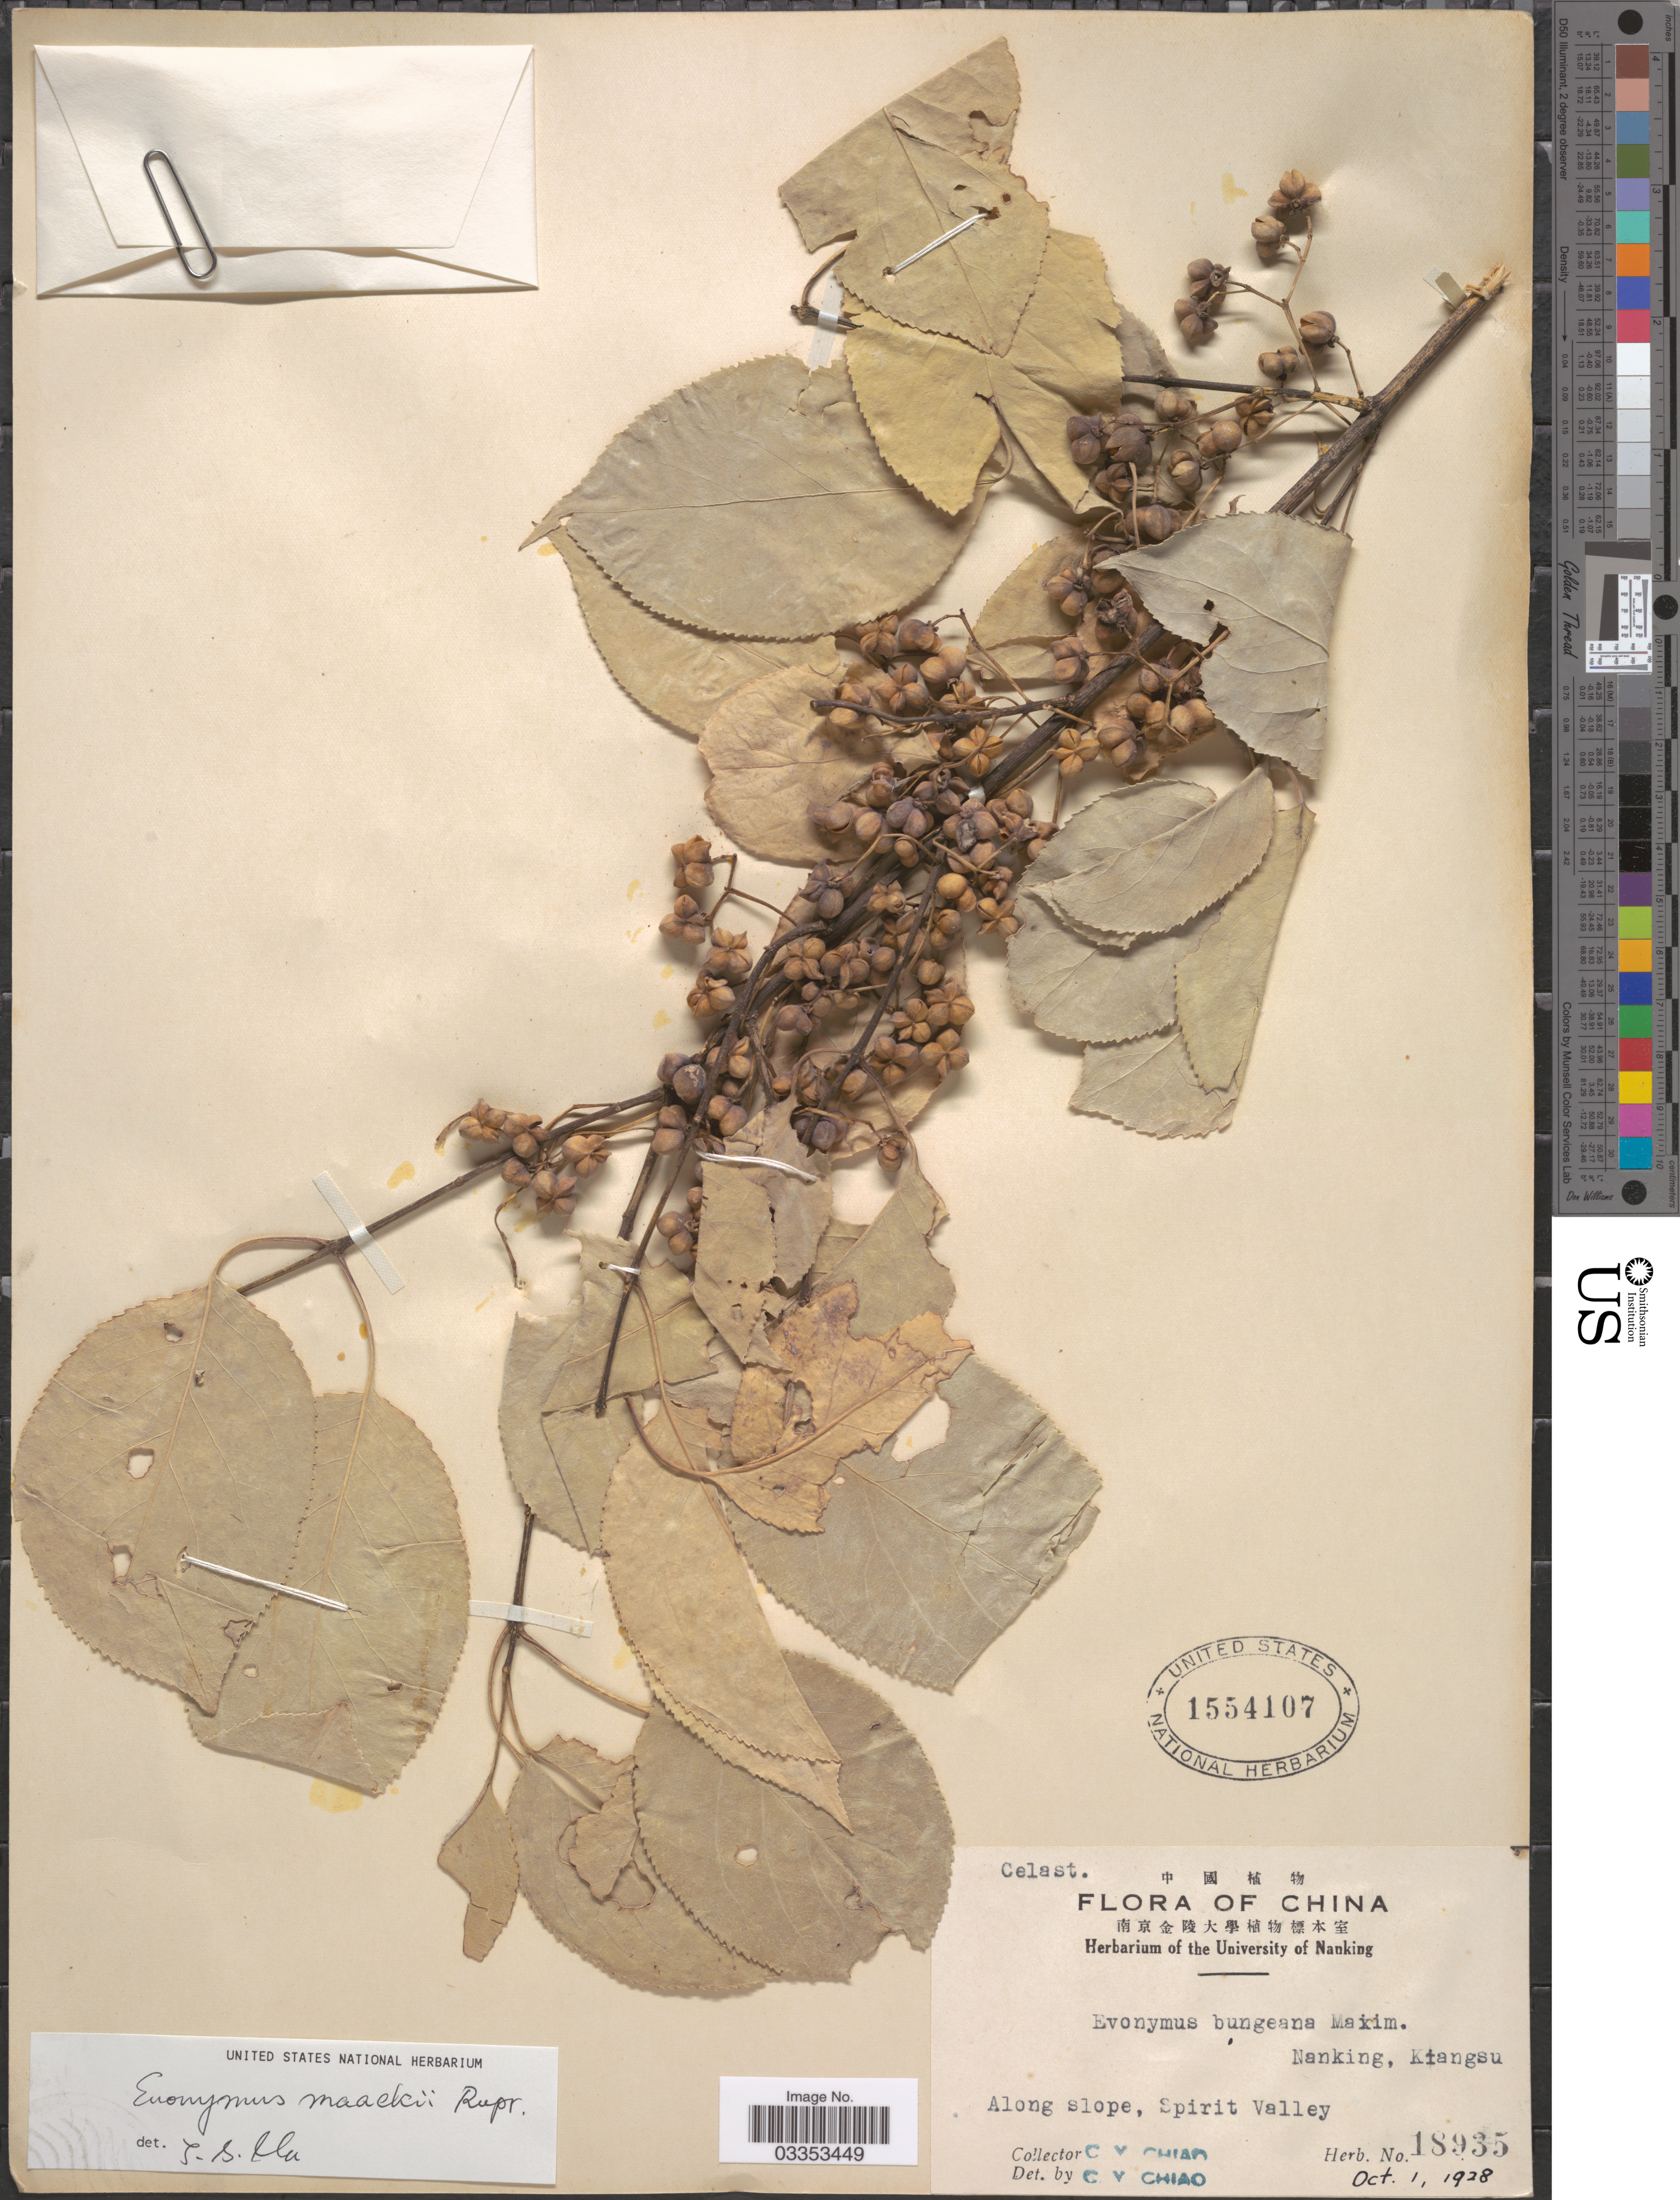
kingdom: Plantae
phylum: Tracheophyta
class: Magnoliopsida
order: Celastrales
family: Celastraceae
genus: Euonymus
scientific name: Euonymus maackii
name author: Rupr.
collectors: C. Y. Chiao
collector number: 18935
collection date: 1928-10-01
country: China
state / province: Jiangsu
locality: Nanking, Kiangsu. Along slope, Spirit Valley.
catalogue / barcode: US 1554107